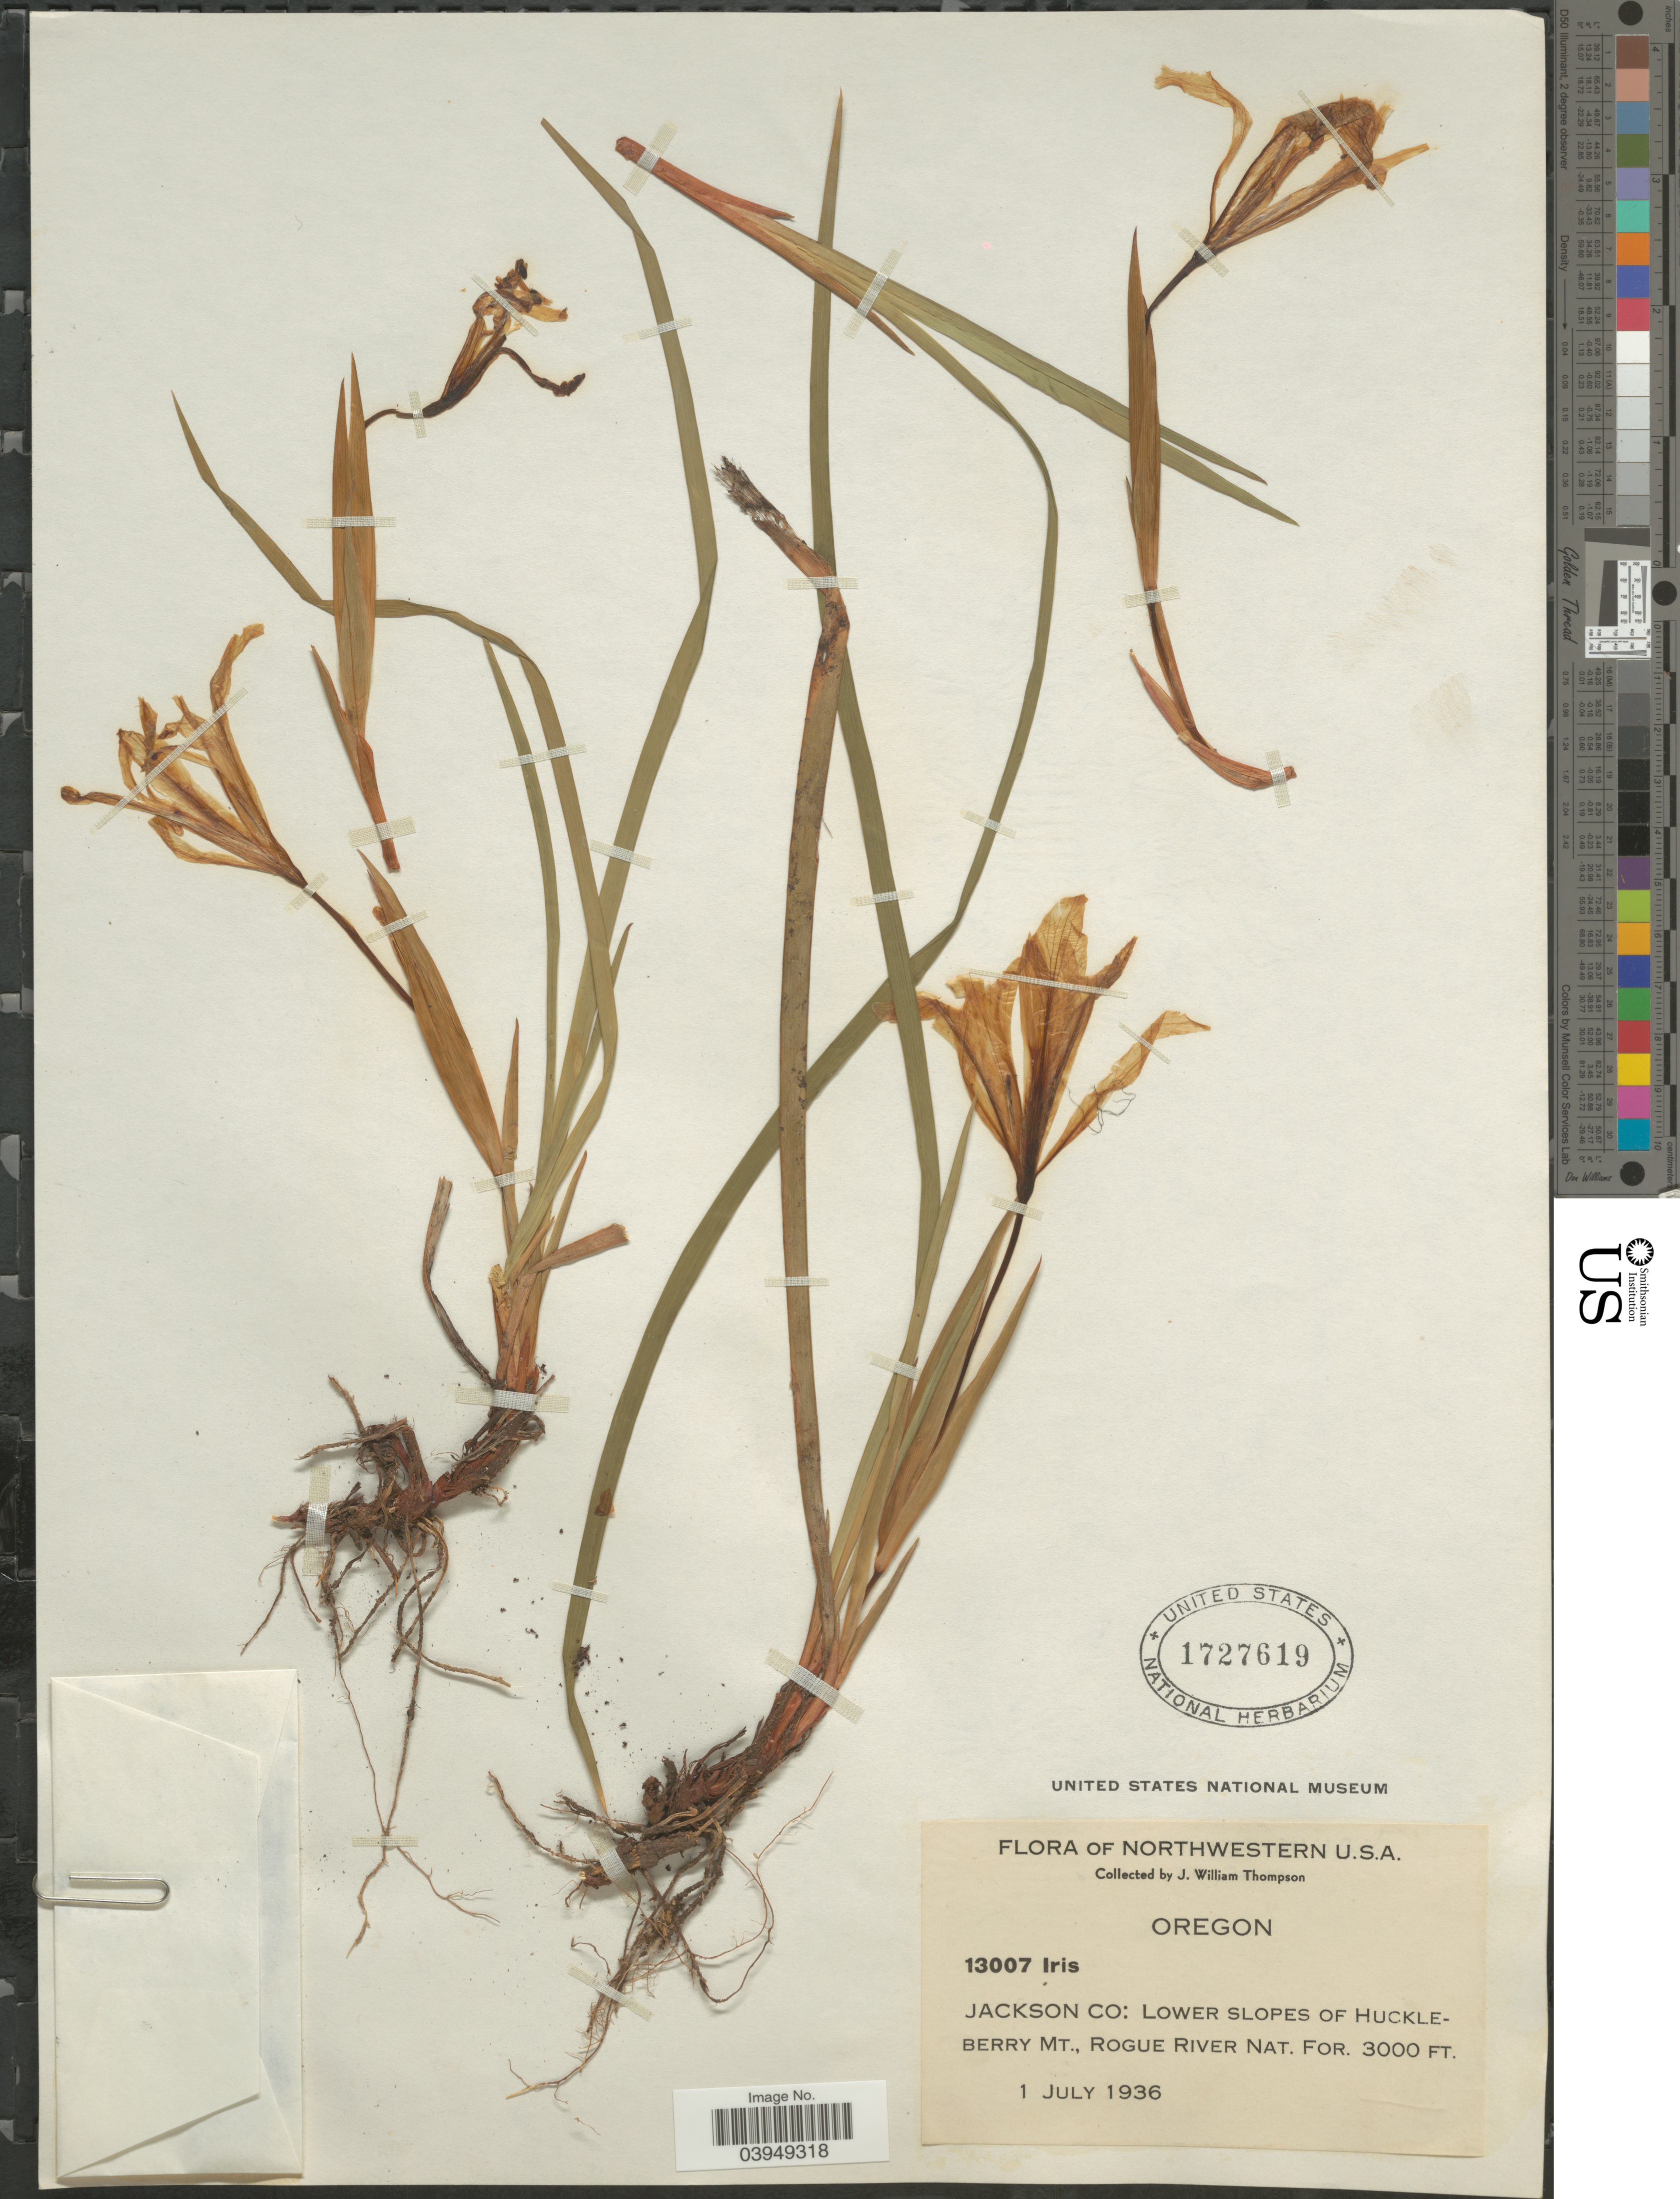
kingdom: Plantae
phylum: Tracheophyta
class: Liliopsida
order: Asparagales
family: Iridaceae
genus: Iris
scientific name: Iris sp.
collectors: J. W. Thompson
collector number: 13007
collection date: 1936-07-01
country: United States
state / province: Oregon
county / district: Jackson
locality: Jackson Co: Lower slopes of Huckleberry Mt., Rogue River Nat. For.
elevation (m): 914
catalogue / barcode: US 1727619